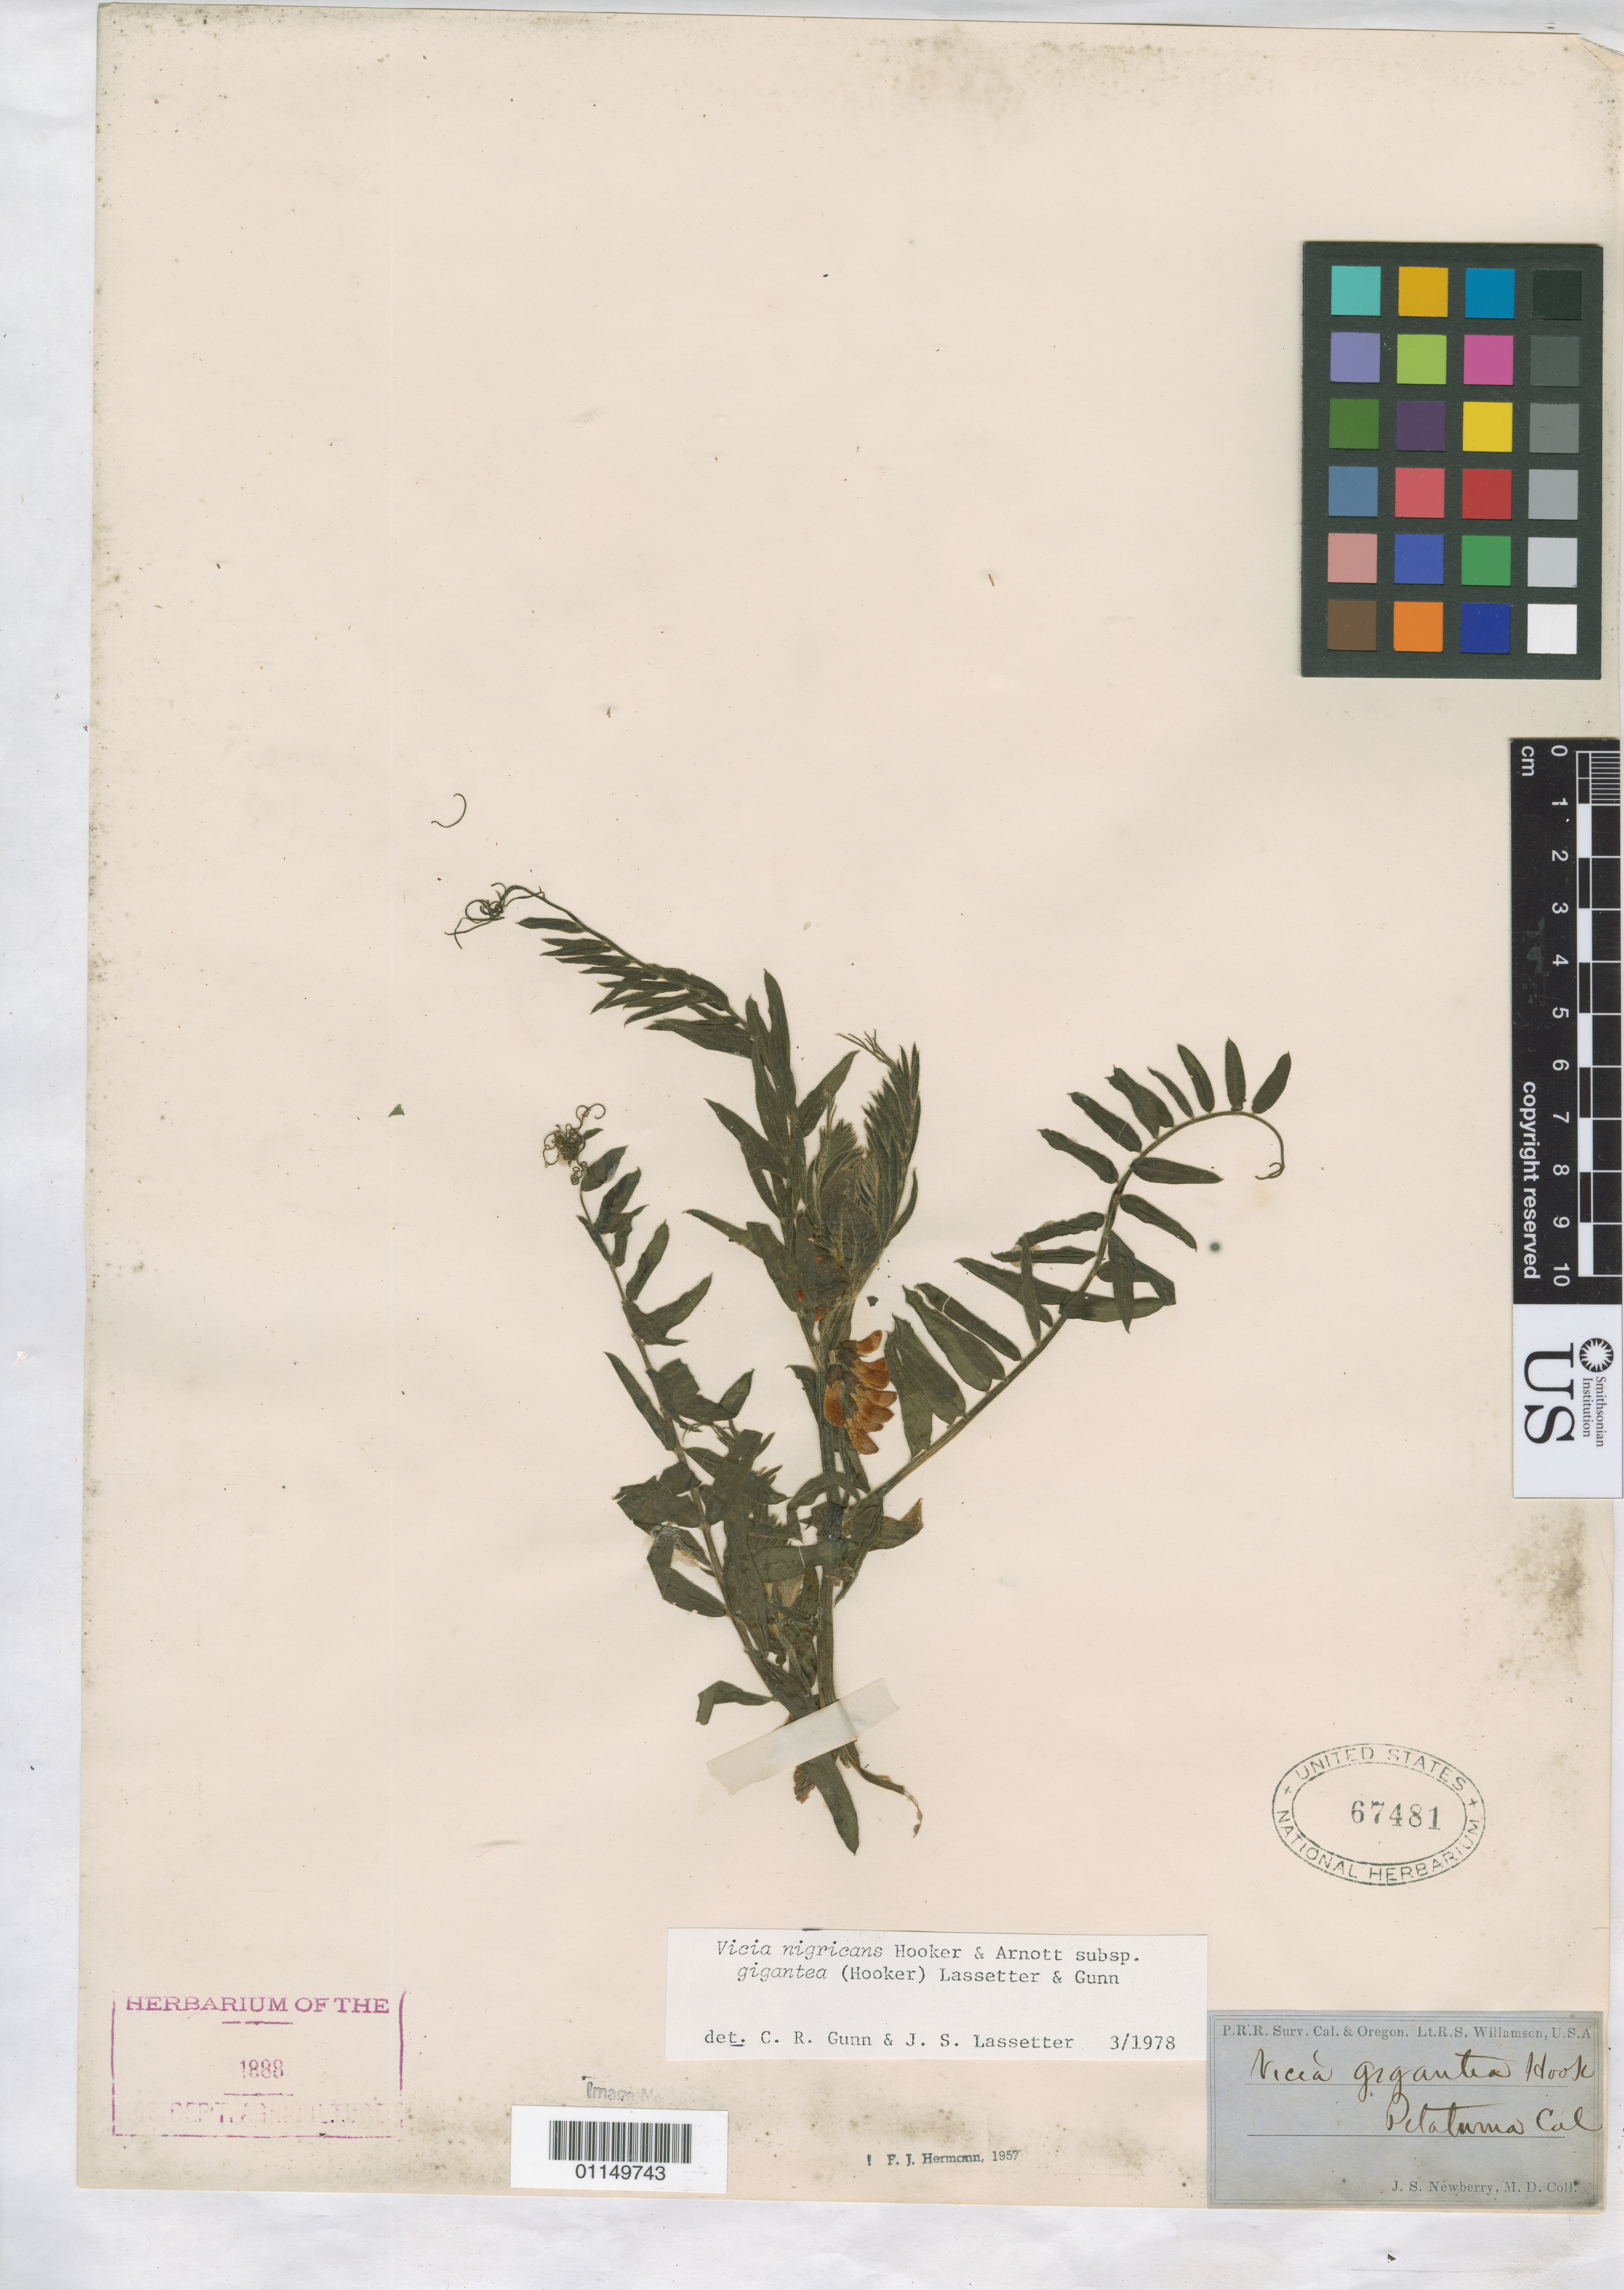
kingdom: Plantae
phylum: Tracheophyta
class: Magnoliopsida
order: Fabales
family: Fabaceae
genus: Vicia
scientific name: Vicia nigricans subsp. gigantea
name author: Hook. & Arn.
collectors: J. S. Newberry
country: United States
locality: Petaluma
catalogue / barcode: US 67481